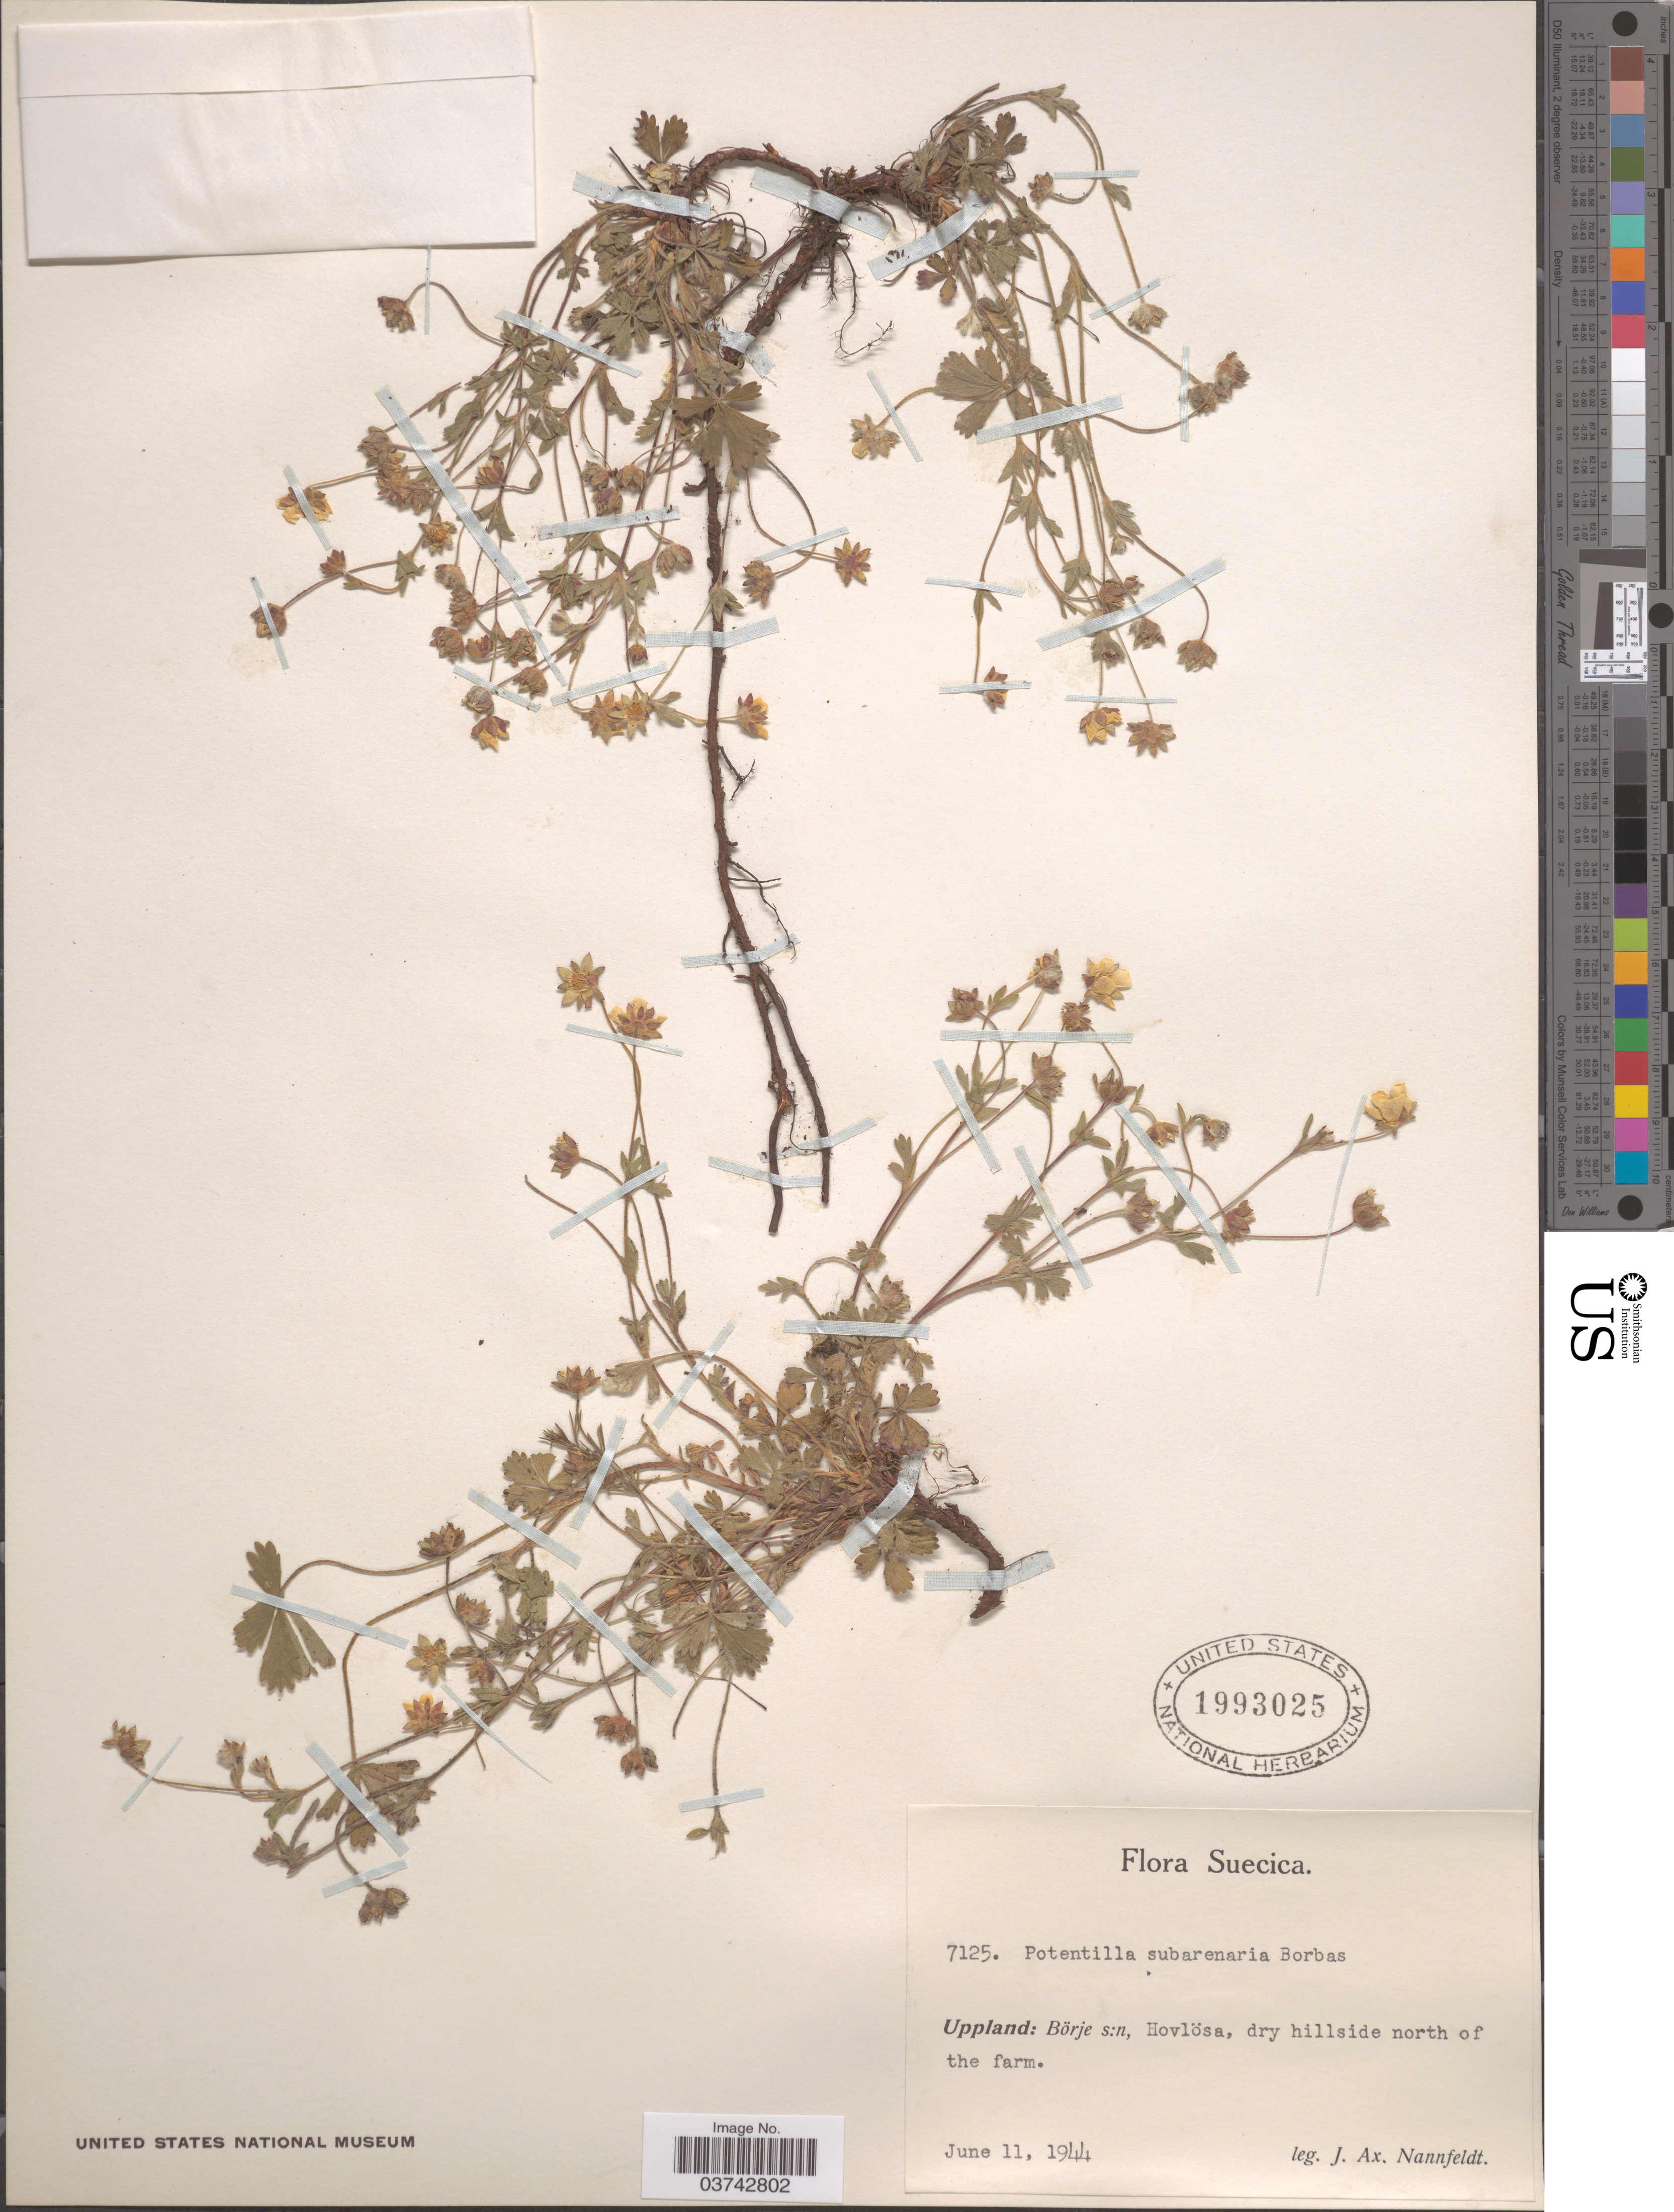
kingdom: Plantae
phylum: Tracheophyta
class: Magnoliopsida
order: Rosales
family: Rosaceae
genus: Potentilla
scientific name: Potentilla subarenaria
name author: Zimmeter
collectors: J. Nannfeldt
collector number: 7125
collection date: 1944-06-11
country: Sweden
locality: Suecica. Uppland: Börje s:n, Hovlösa, dry hillside north of the farm.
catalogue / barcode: US 1993025